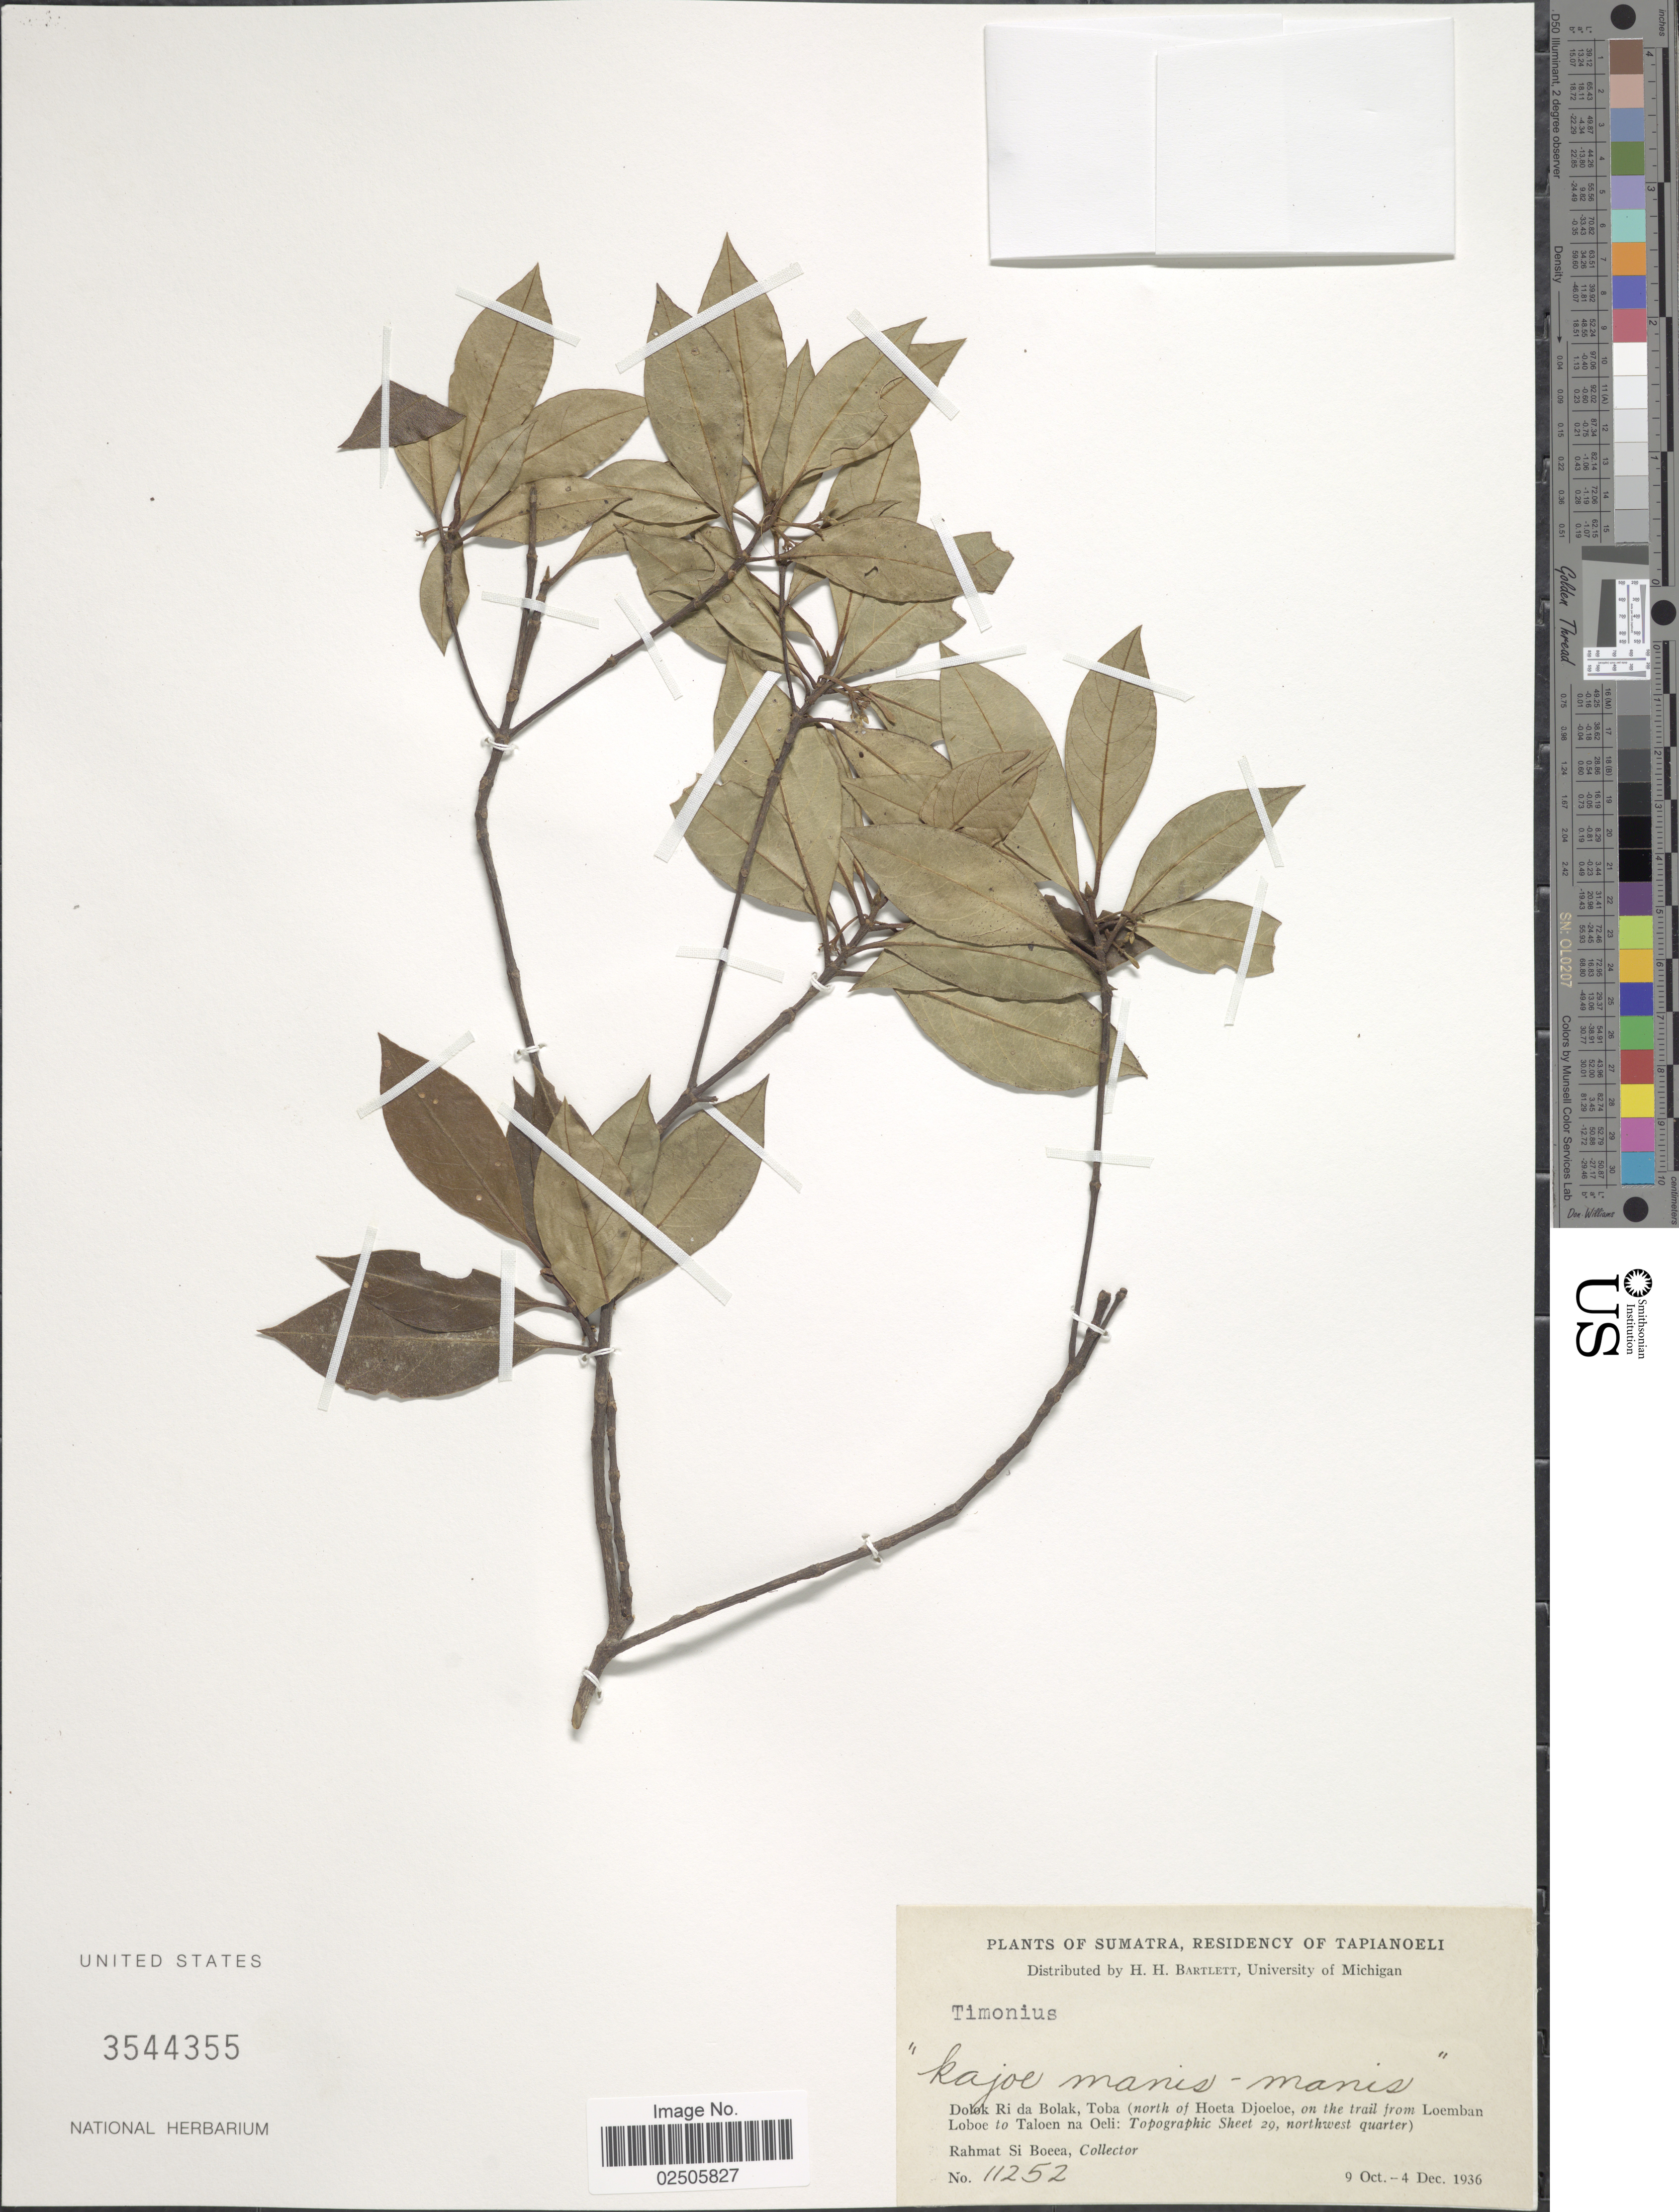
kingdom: Plantae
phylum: Tracheophyta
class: Magnoliopsida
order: Gentianales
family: Rubiaceae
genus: Timonius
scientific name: Timonius sp.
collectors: Rahmat Si Boeea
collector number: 11252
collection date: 1936-10-09/1936-12-04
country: Indonesia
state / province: Sumatra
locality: Residency of Tapianoeli, Dolok Ri da Bolak (north of Hoeta Djoeloe, on the trail from Loemban Loboe to Taloen na Oeli: Topographic Sheet 29, northwest quarter)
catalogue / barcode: US 3544355